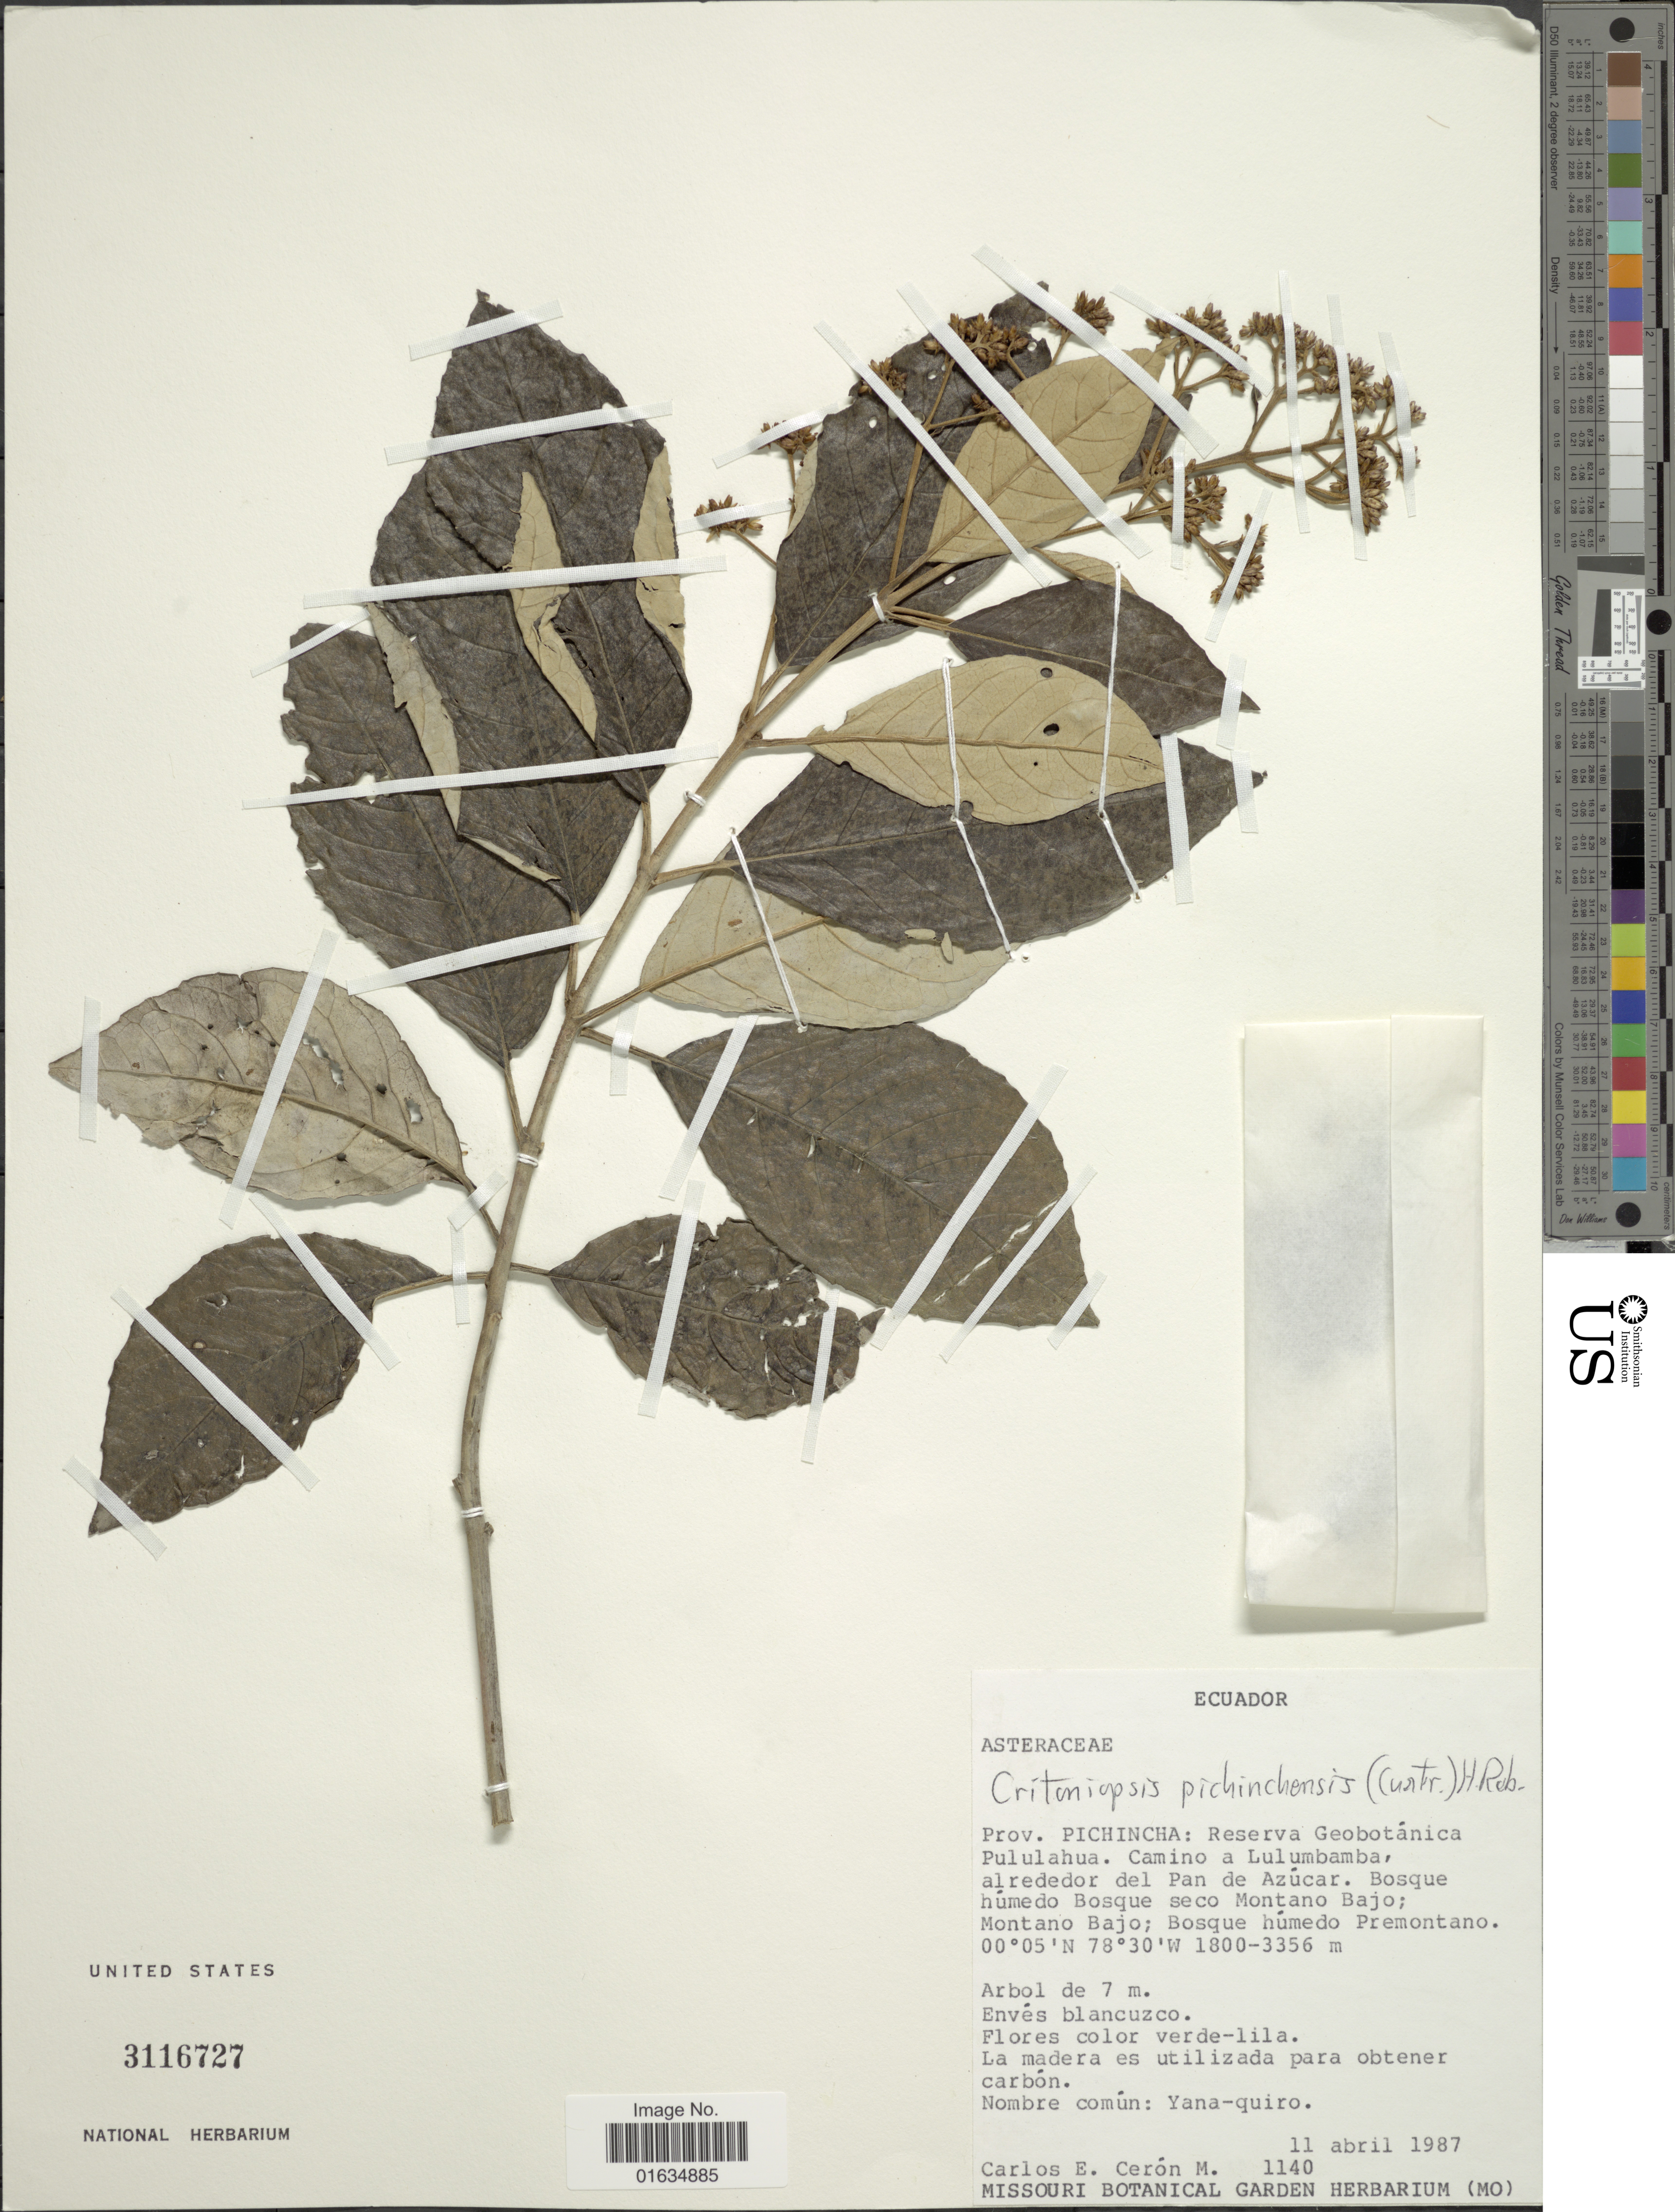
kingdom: Plantae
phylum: Tracheophyta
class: Magnoliopsida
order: Asterales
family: Asteraceae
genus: Critoniopsis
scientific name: Critoniopsis sodiroi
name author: (Hieron. ex Sodiro) H. Rob.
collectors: C. E. Cerón M.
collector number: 1140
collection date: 1987-04-11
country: Ecuador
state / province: Pichincha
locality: Prov. Pichincha, Reserva Geobotanica Pululahua, camino a Lulumbamba, alrededor del Pan de Azucar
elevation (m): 1800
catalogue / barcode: US 3116727